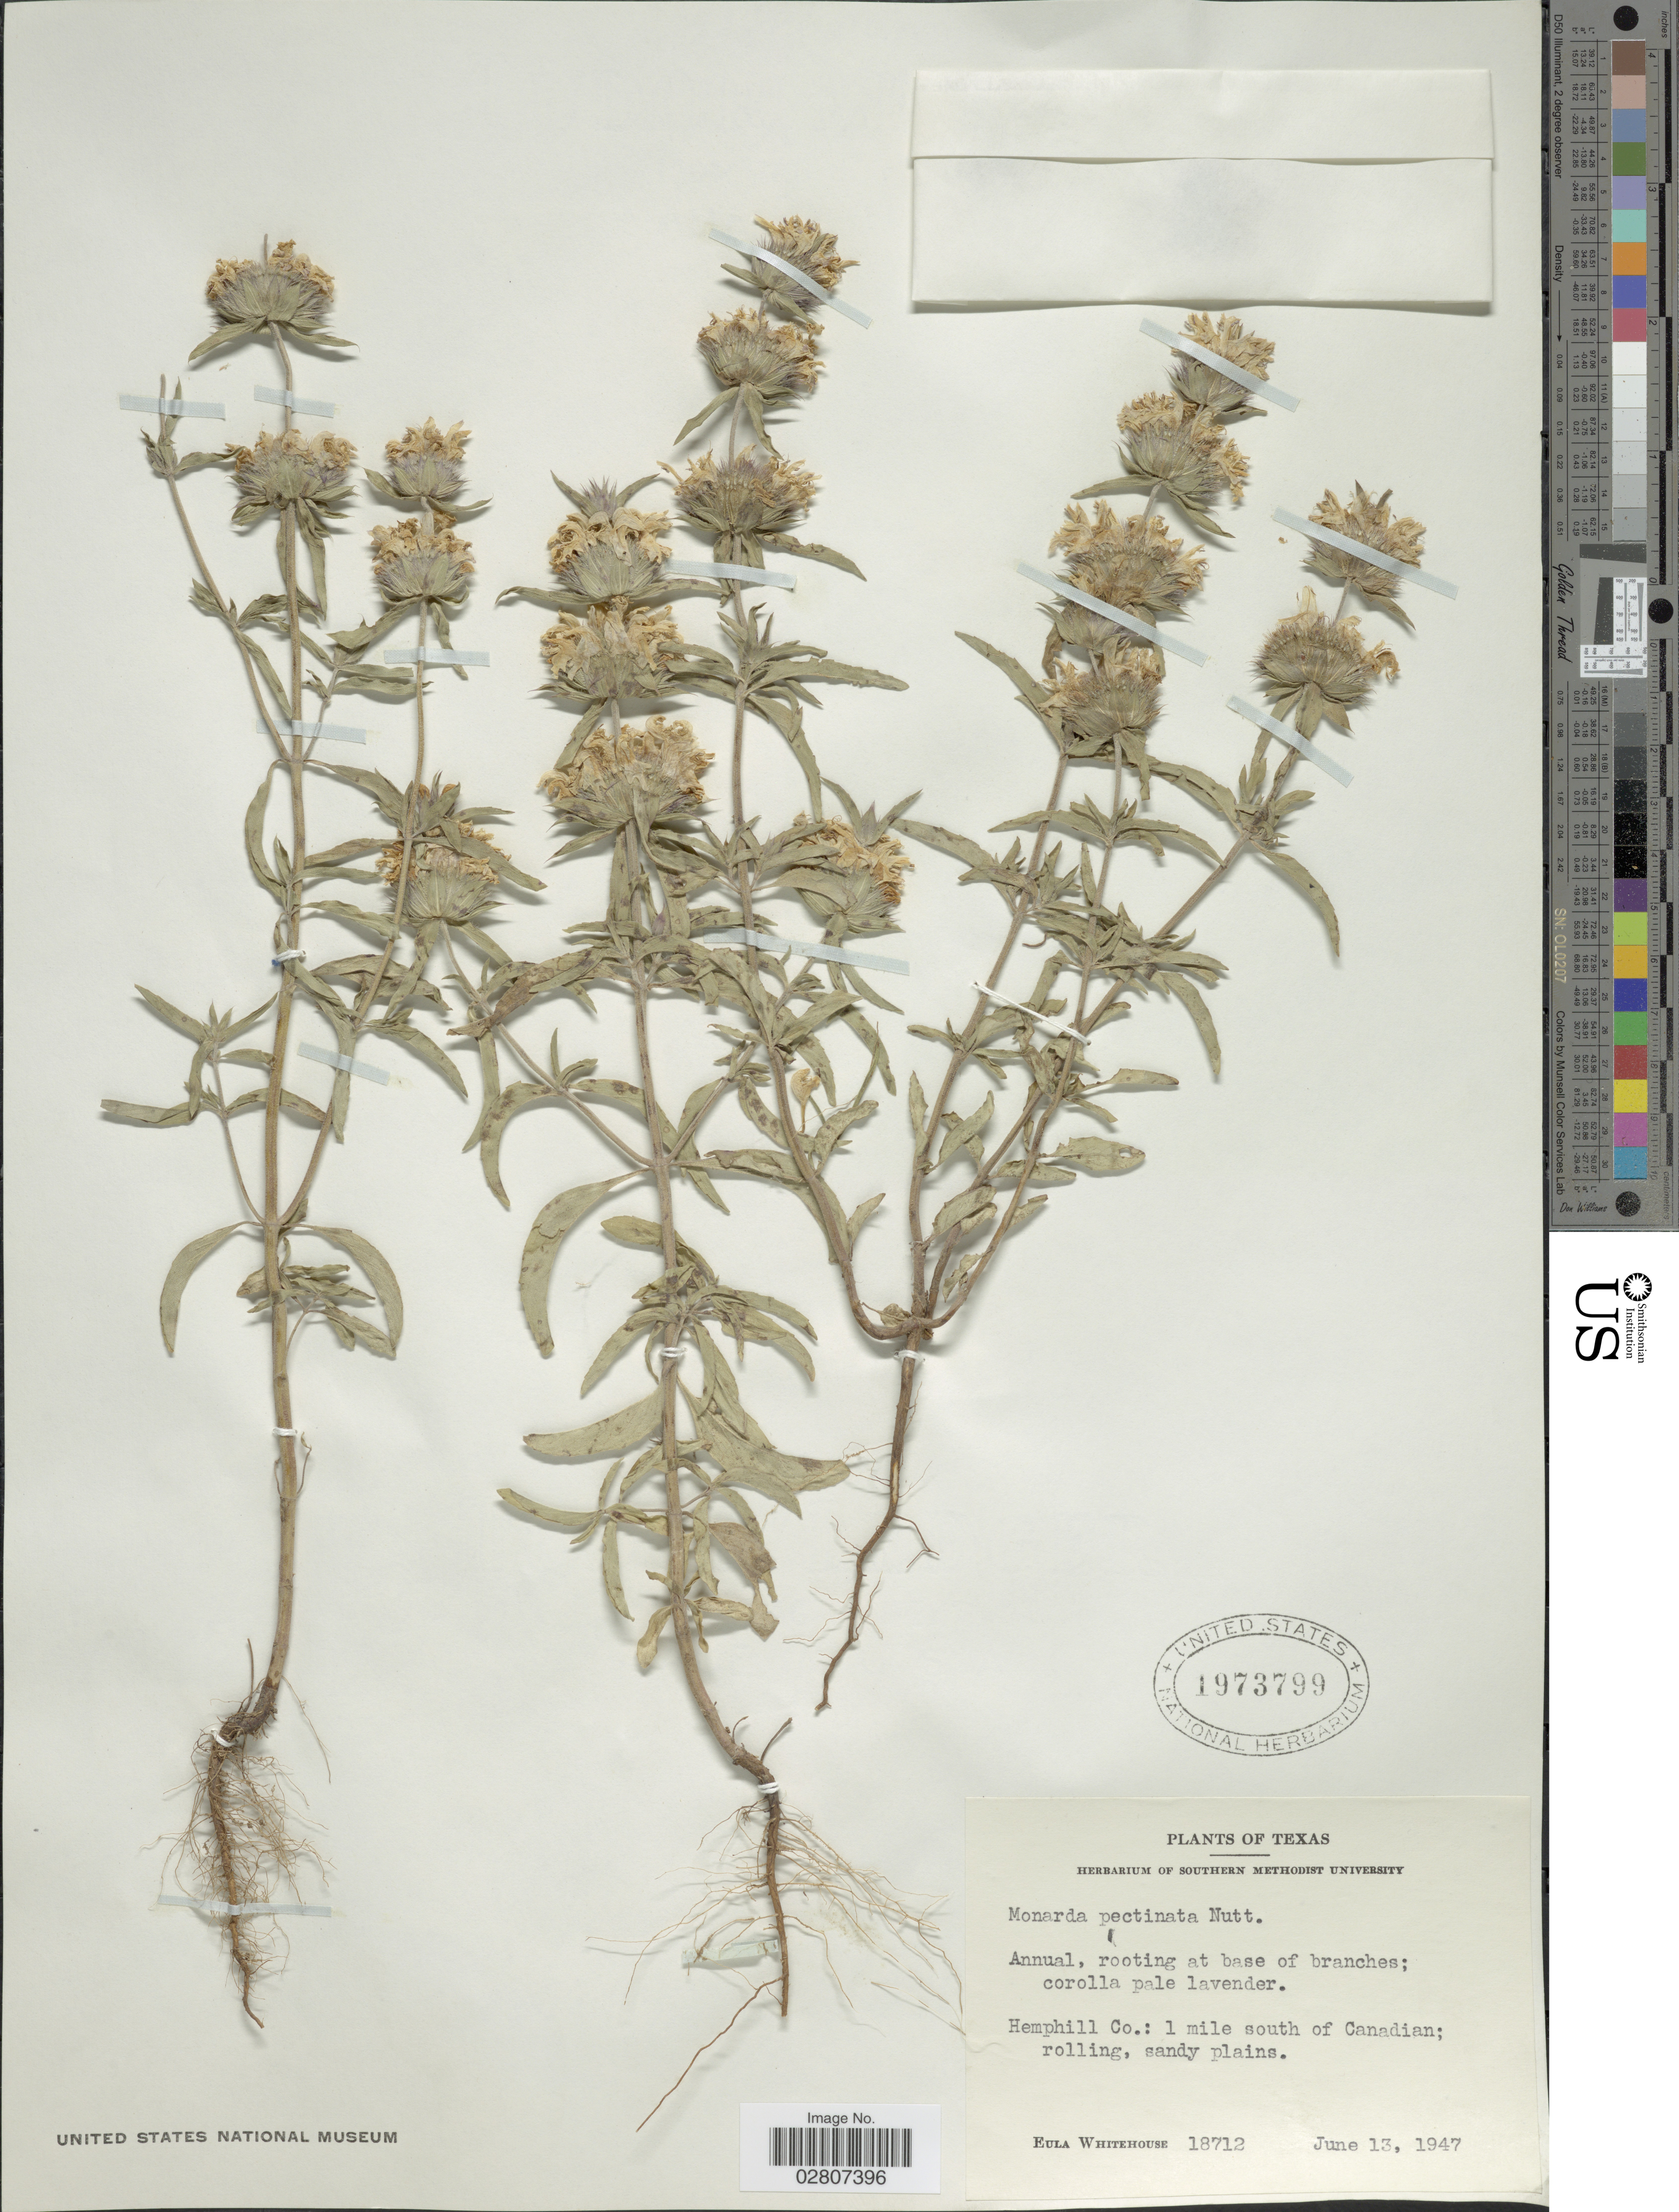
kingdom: Plantae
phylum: Tracheophyta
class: Magnoliopsida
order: Lamiales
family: Lamiaceae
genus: Monarda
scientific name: Monarda pectinata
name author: Nutt.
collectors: E. Whitehouse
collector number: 18712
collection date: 1947-06-13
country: United States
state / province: Texas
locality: Hemphill Co.: 1 mile south of Canadian; rolling, sandy plains.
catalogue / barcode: US 1973799